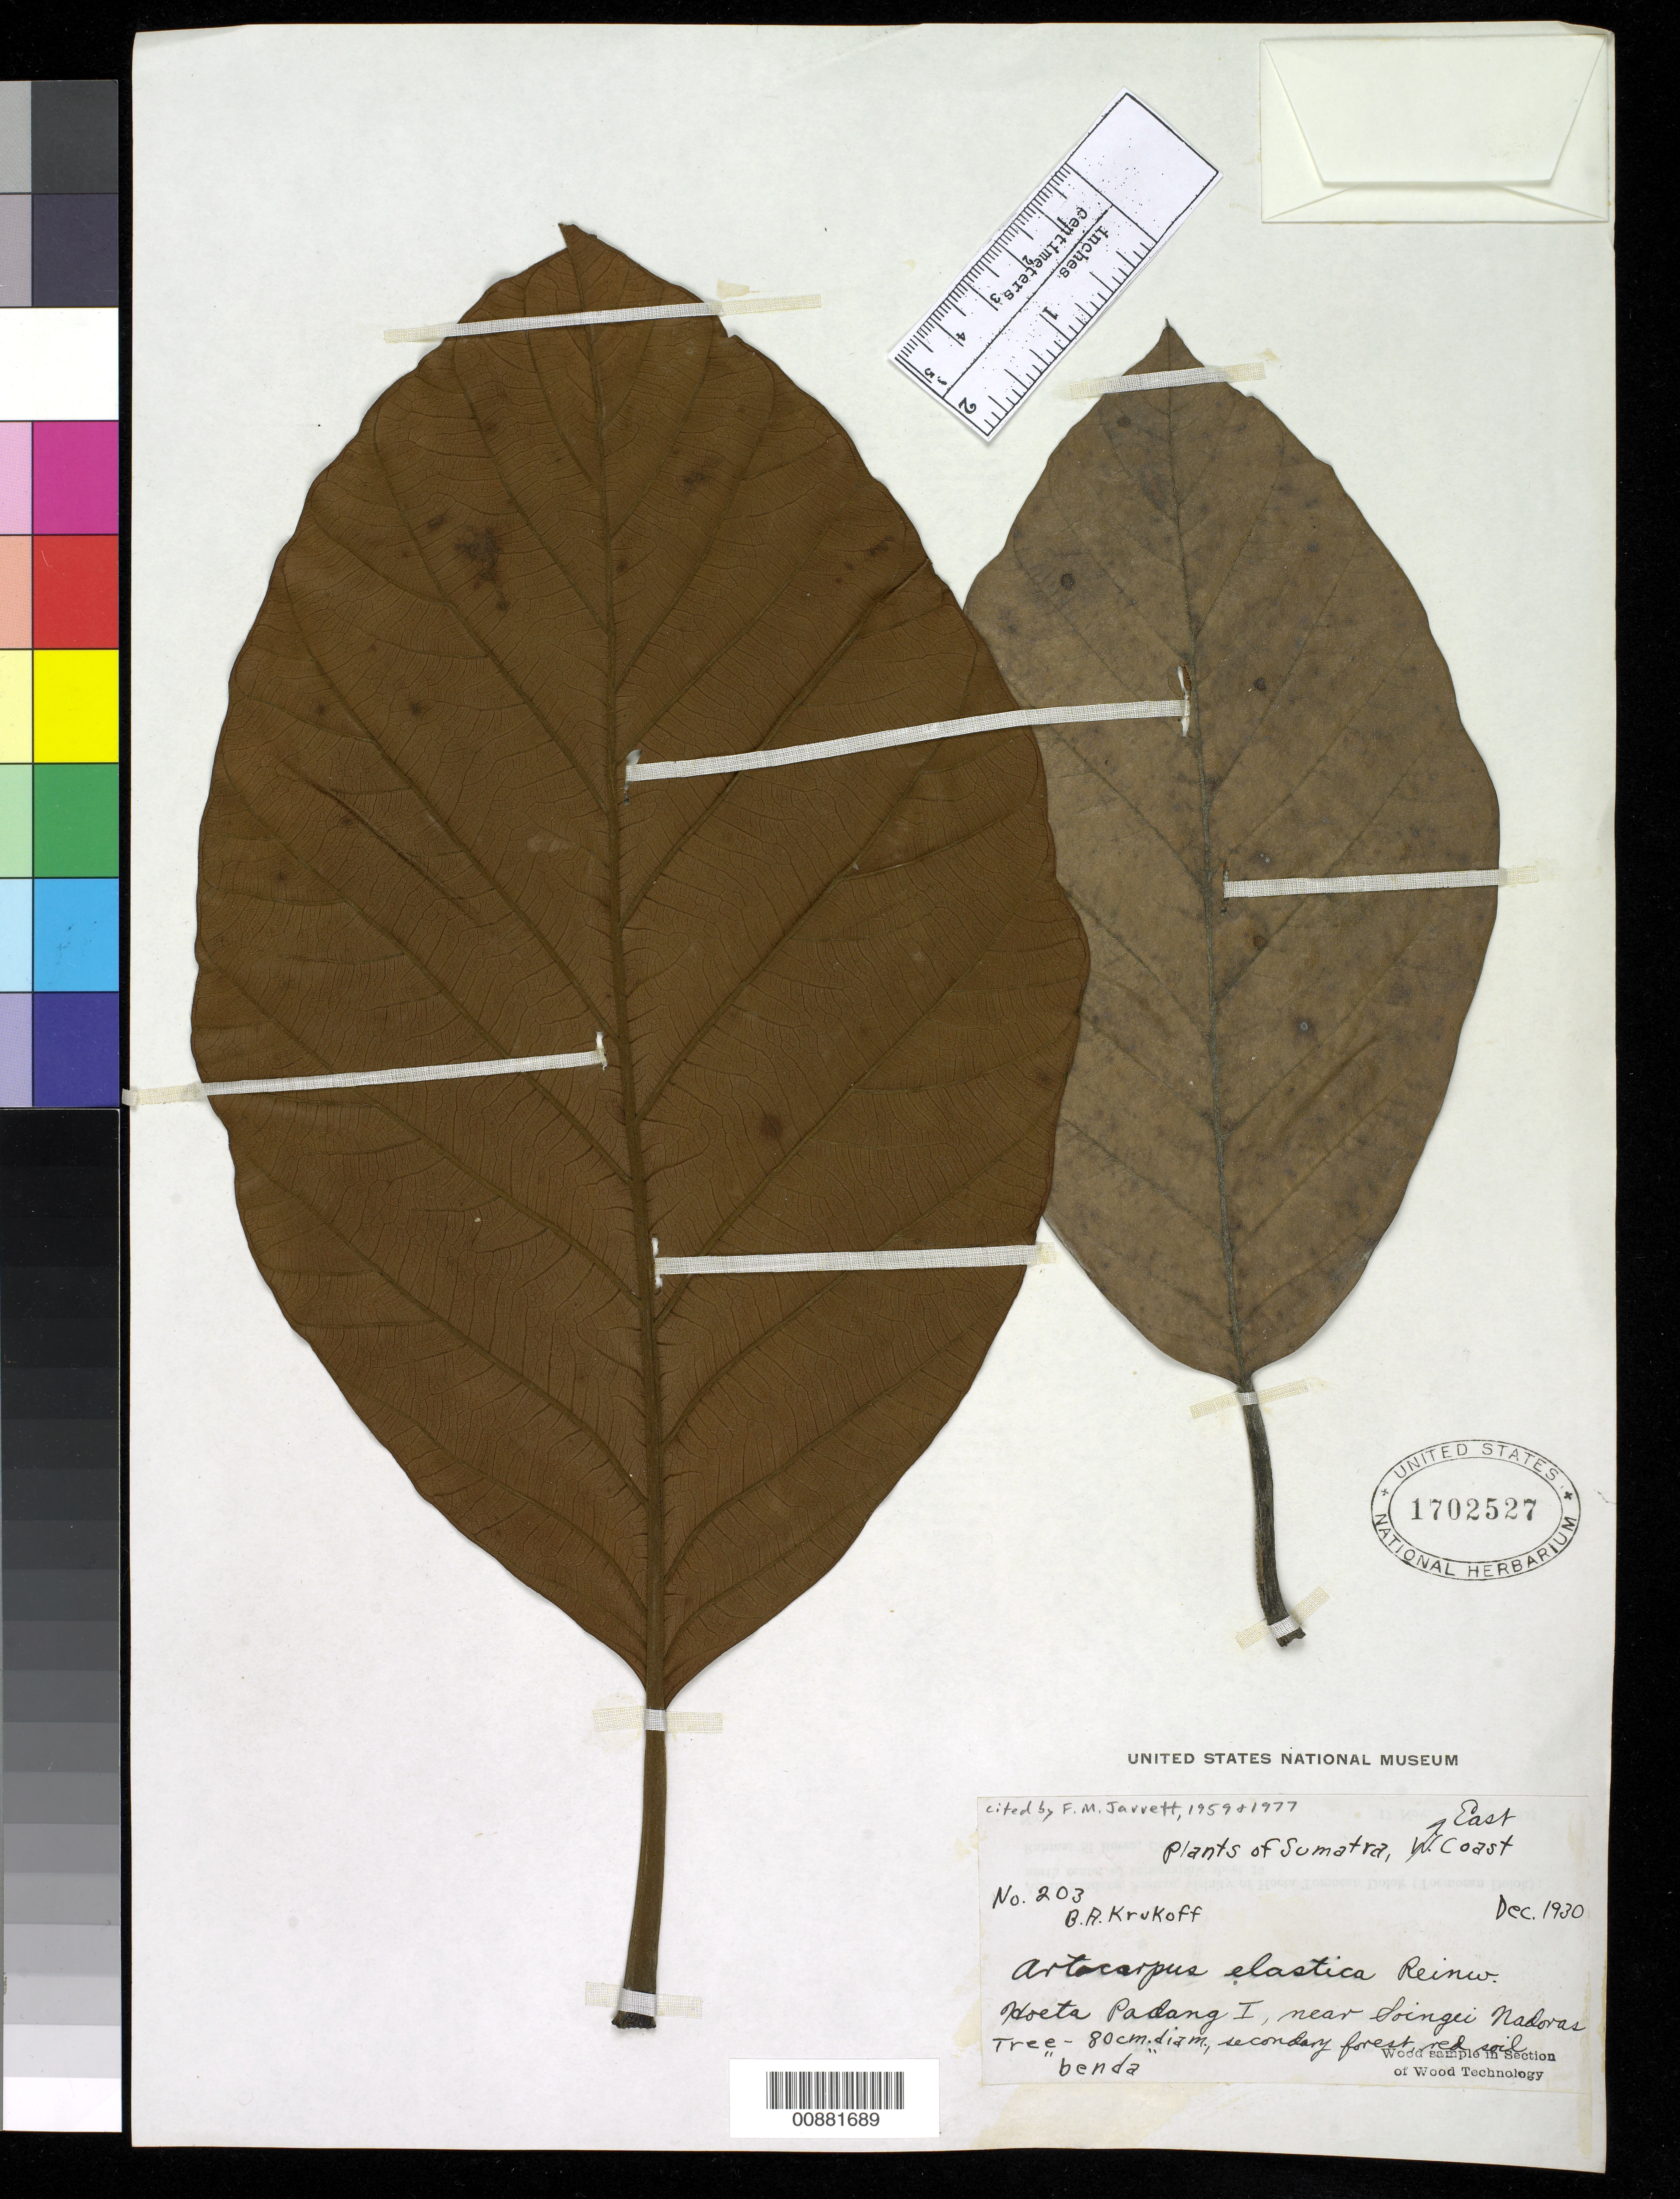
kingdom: Plantae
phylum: Tracheophyta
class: Magnoliopsida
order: Rosales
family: Moraceae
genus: Artocarpus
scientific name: Artocarpus elasticus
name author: Reinw. ex Blume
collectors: B. A. Krukoff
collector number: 203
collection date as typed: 01 Dec 1930 to 31 Dec 1930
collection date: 1930-12-01/1930-12-31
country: Indonesia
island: Sumatra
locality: E Coast, Hoeta padang I, near Soingii Nadoras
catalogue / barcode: US 1702527